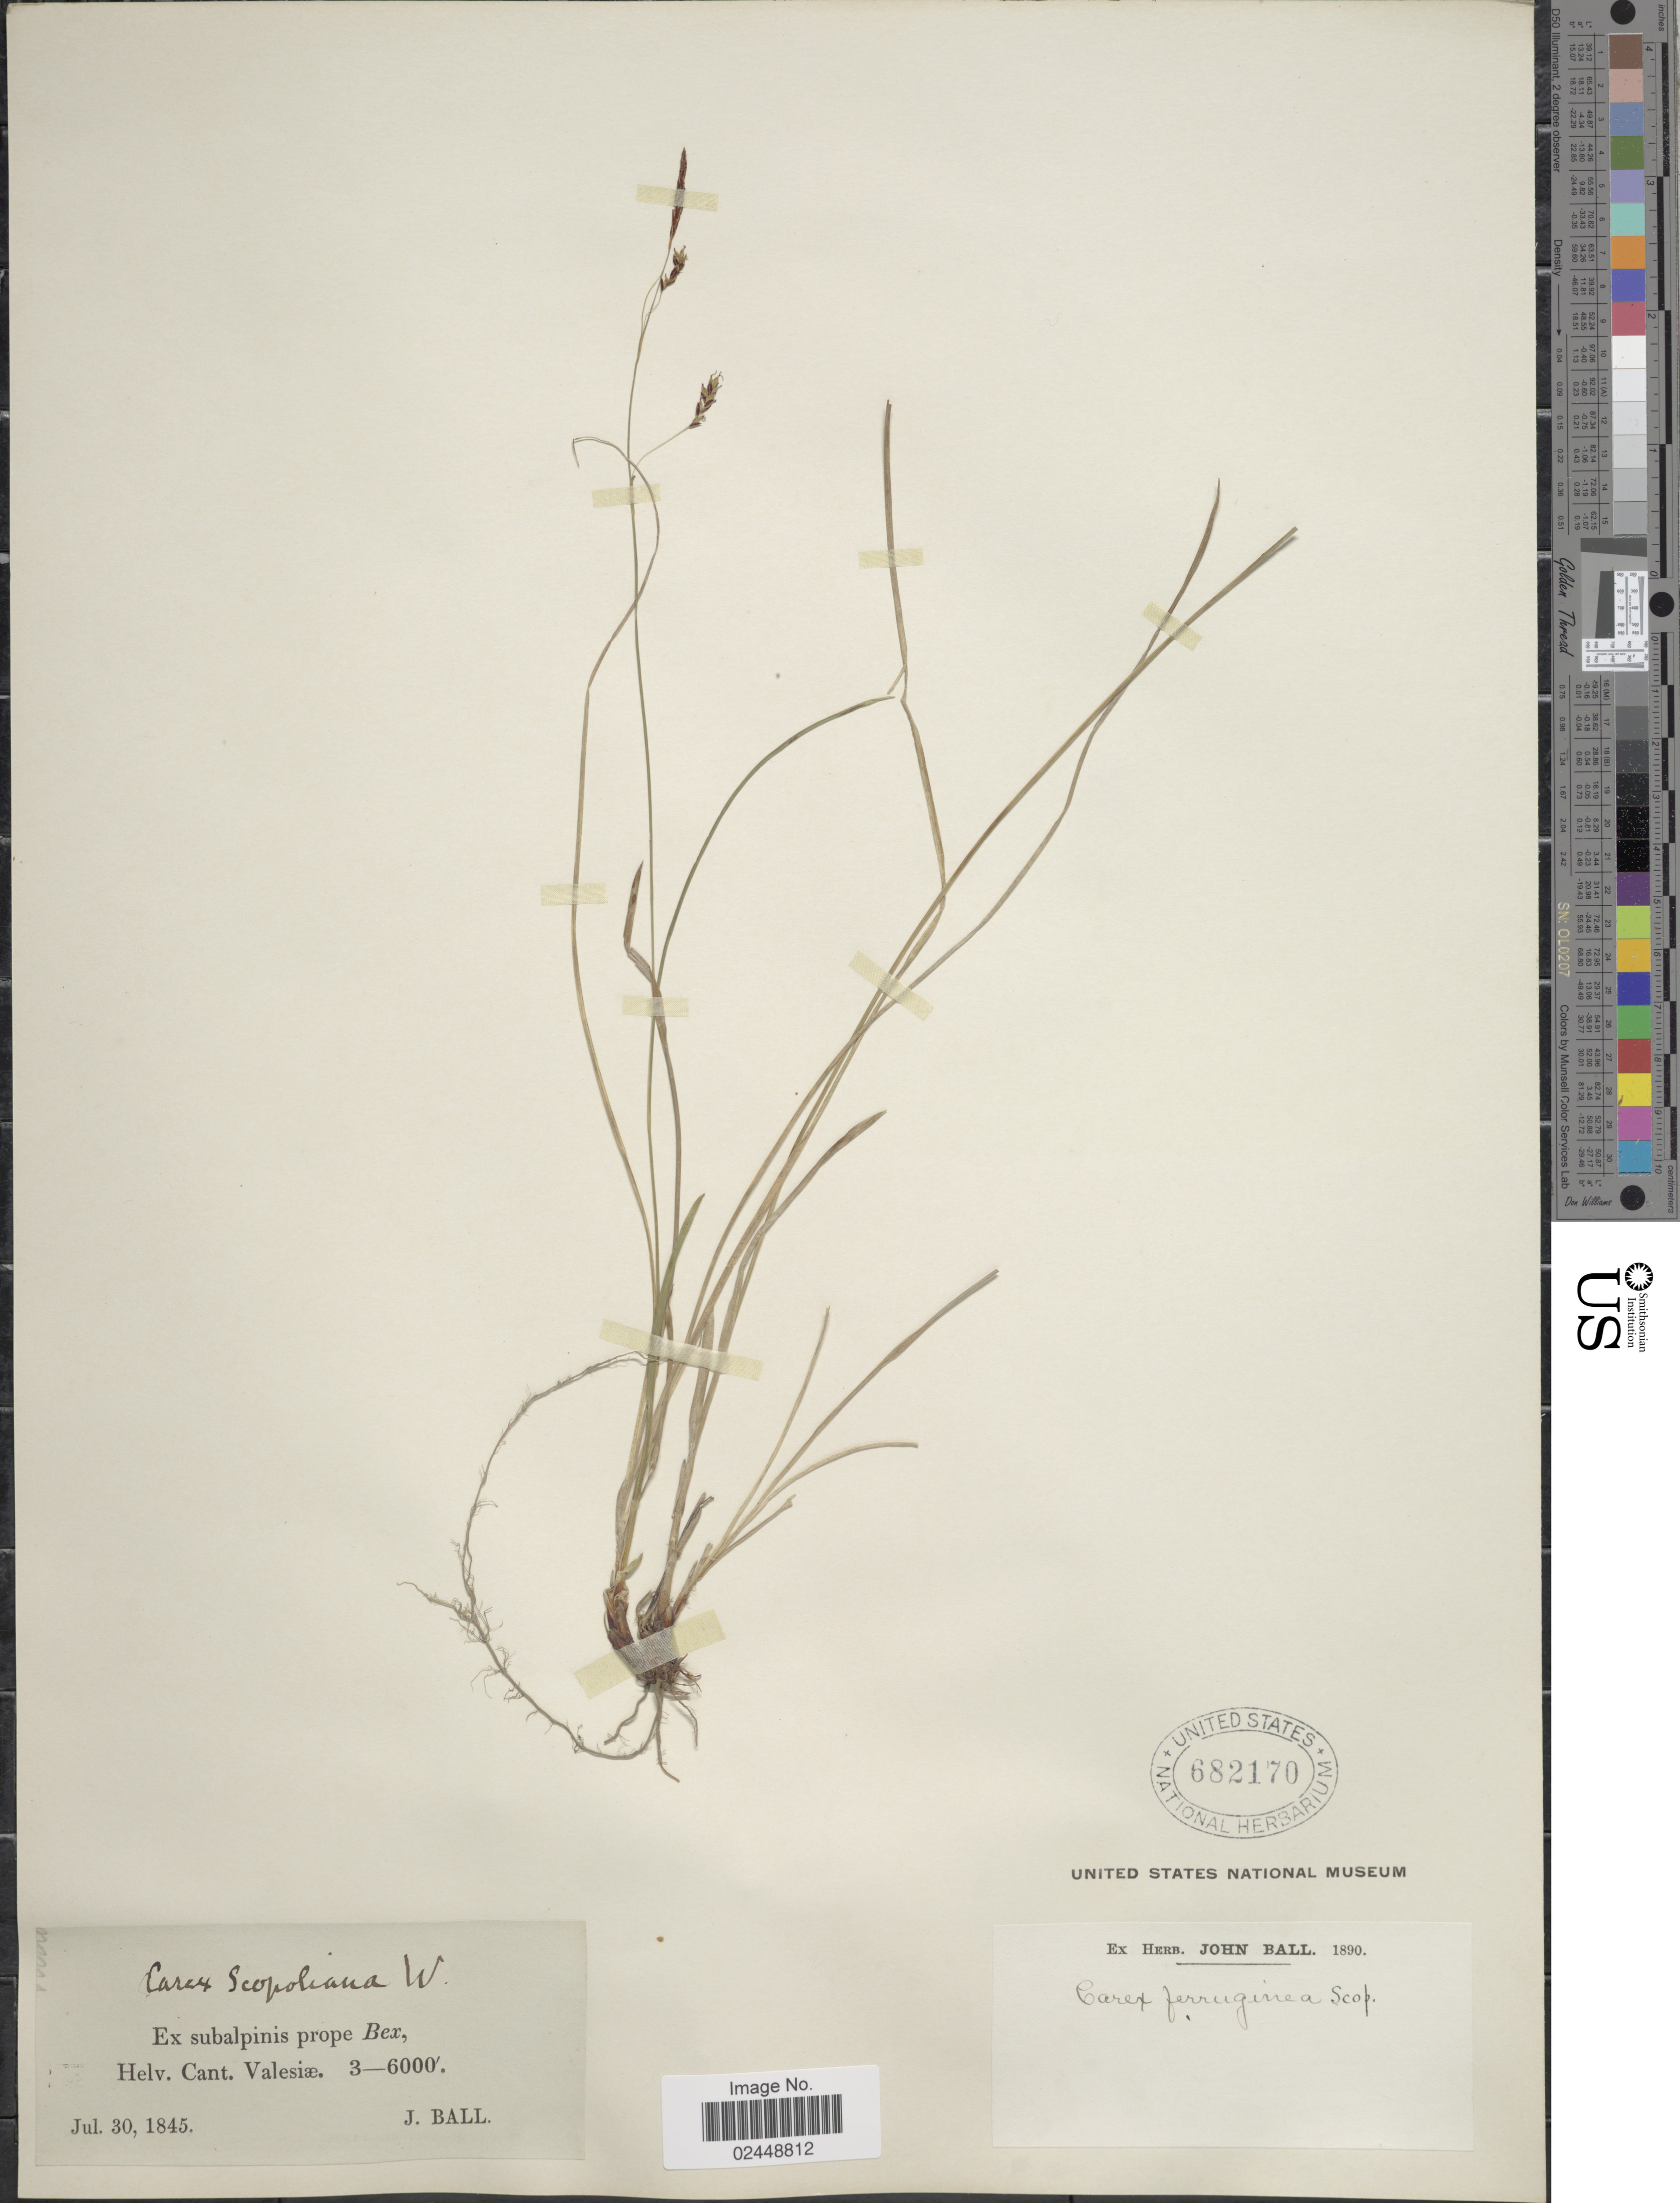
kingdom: Plantae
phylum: Tracheophyta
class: Liliopsida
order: Poales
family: Cyperaceae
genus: Carex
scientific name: Carex ferruginea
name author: Scop.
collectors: J. Ball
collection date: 1845-07-30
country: Switzerland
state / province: Valais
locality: Helv. Cant. Valesiæ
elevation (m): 914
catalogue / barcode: US 682170